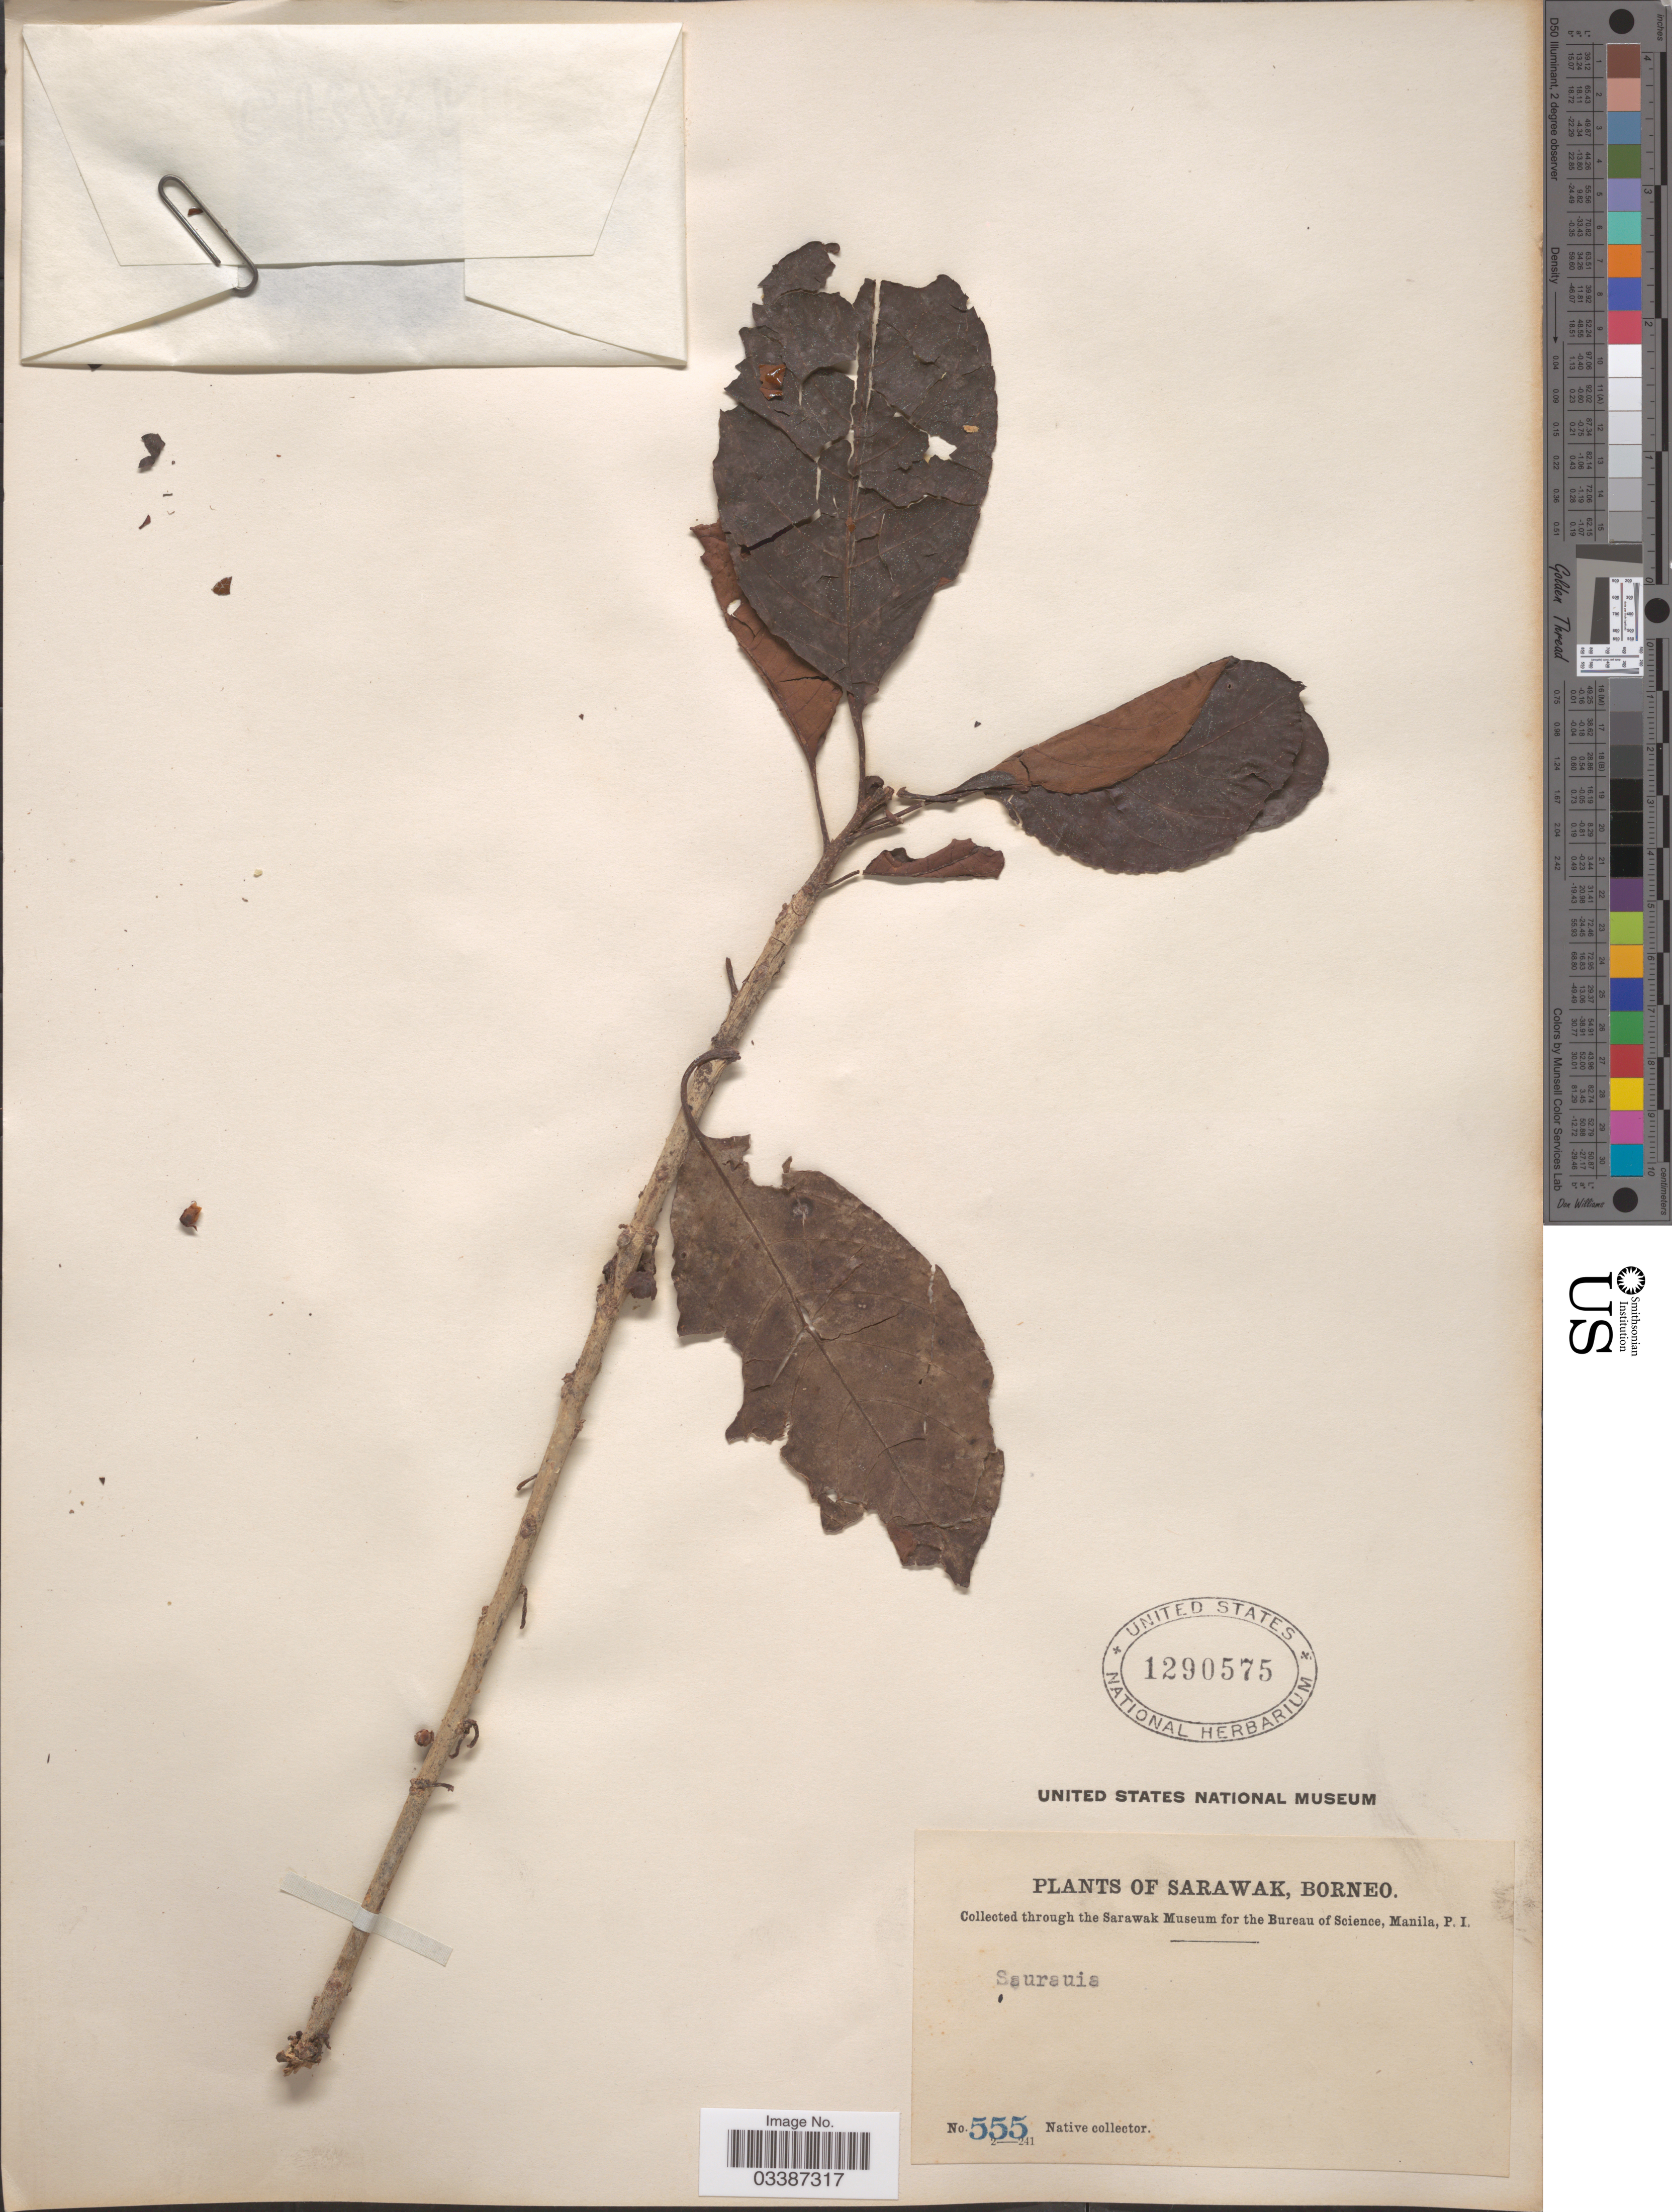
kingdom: Plantae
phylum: Tracheophyta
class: Magnoliopsida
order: Ericales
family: Actinidiaceae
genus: Saurauia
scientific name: Saurauia sp.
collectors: Native collector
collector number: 555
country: Malaysia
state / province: Sarawak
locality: Borneo.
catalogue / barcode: US 1290575